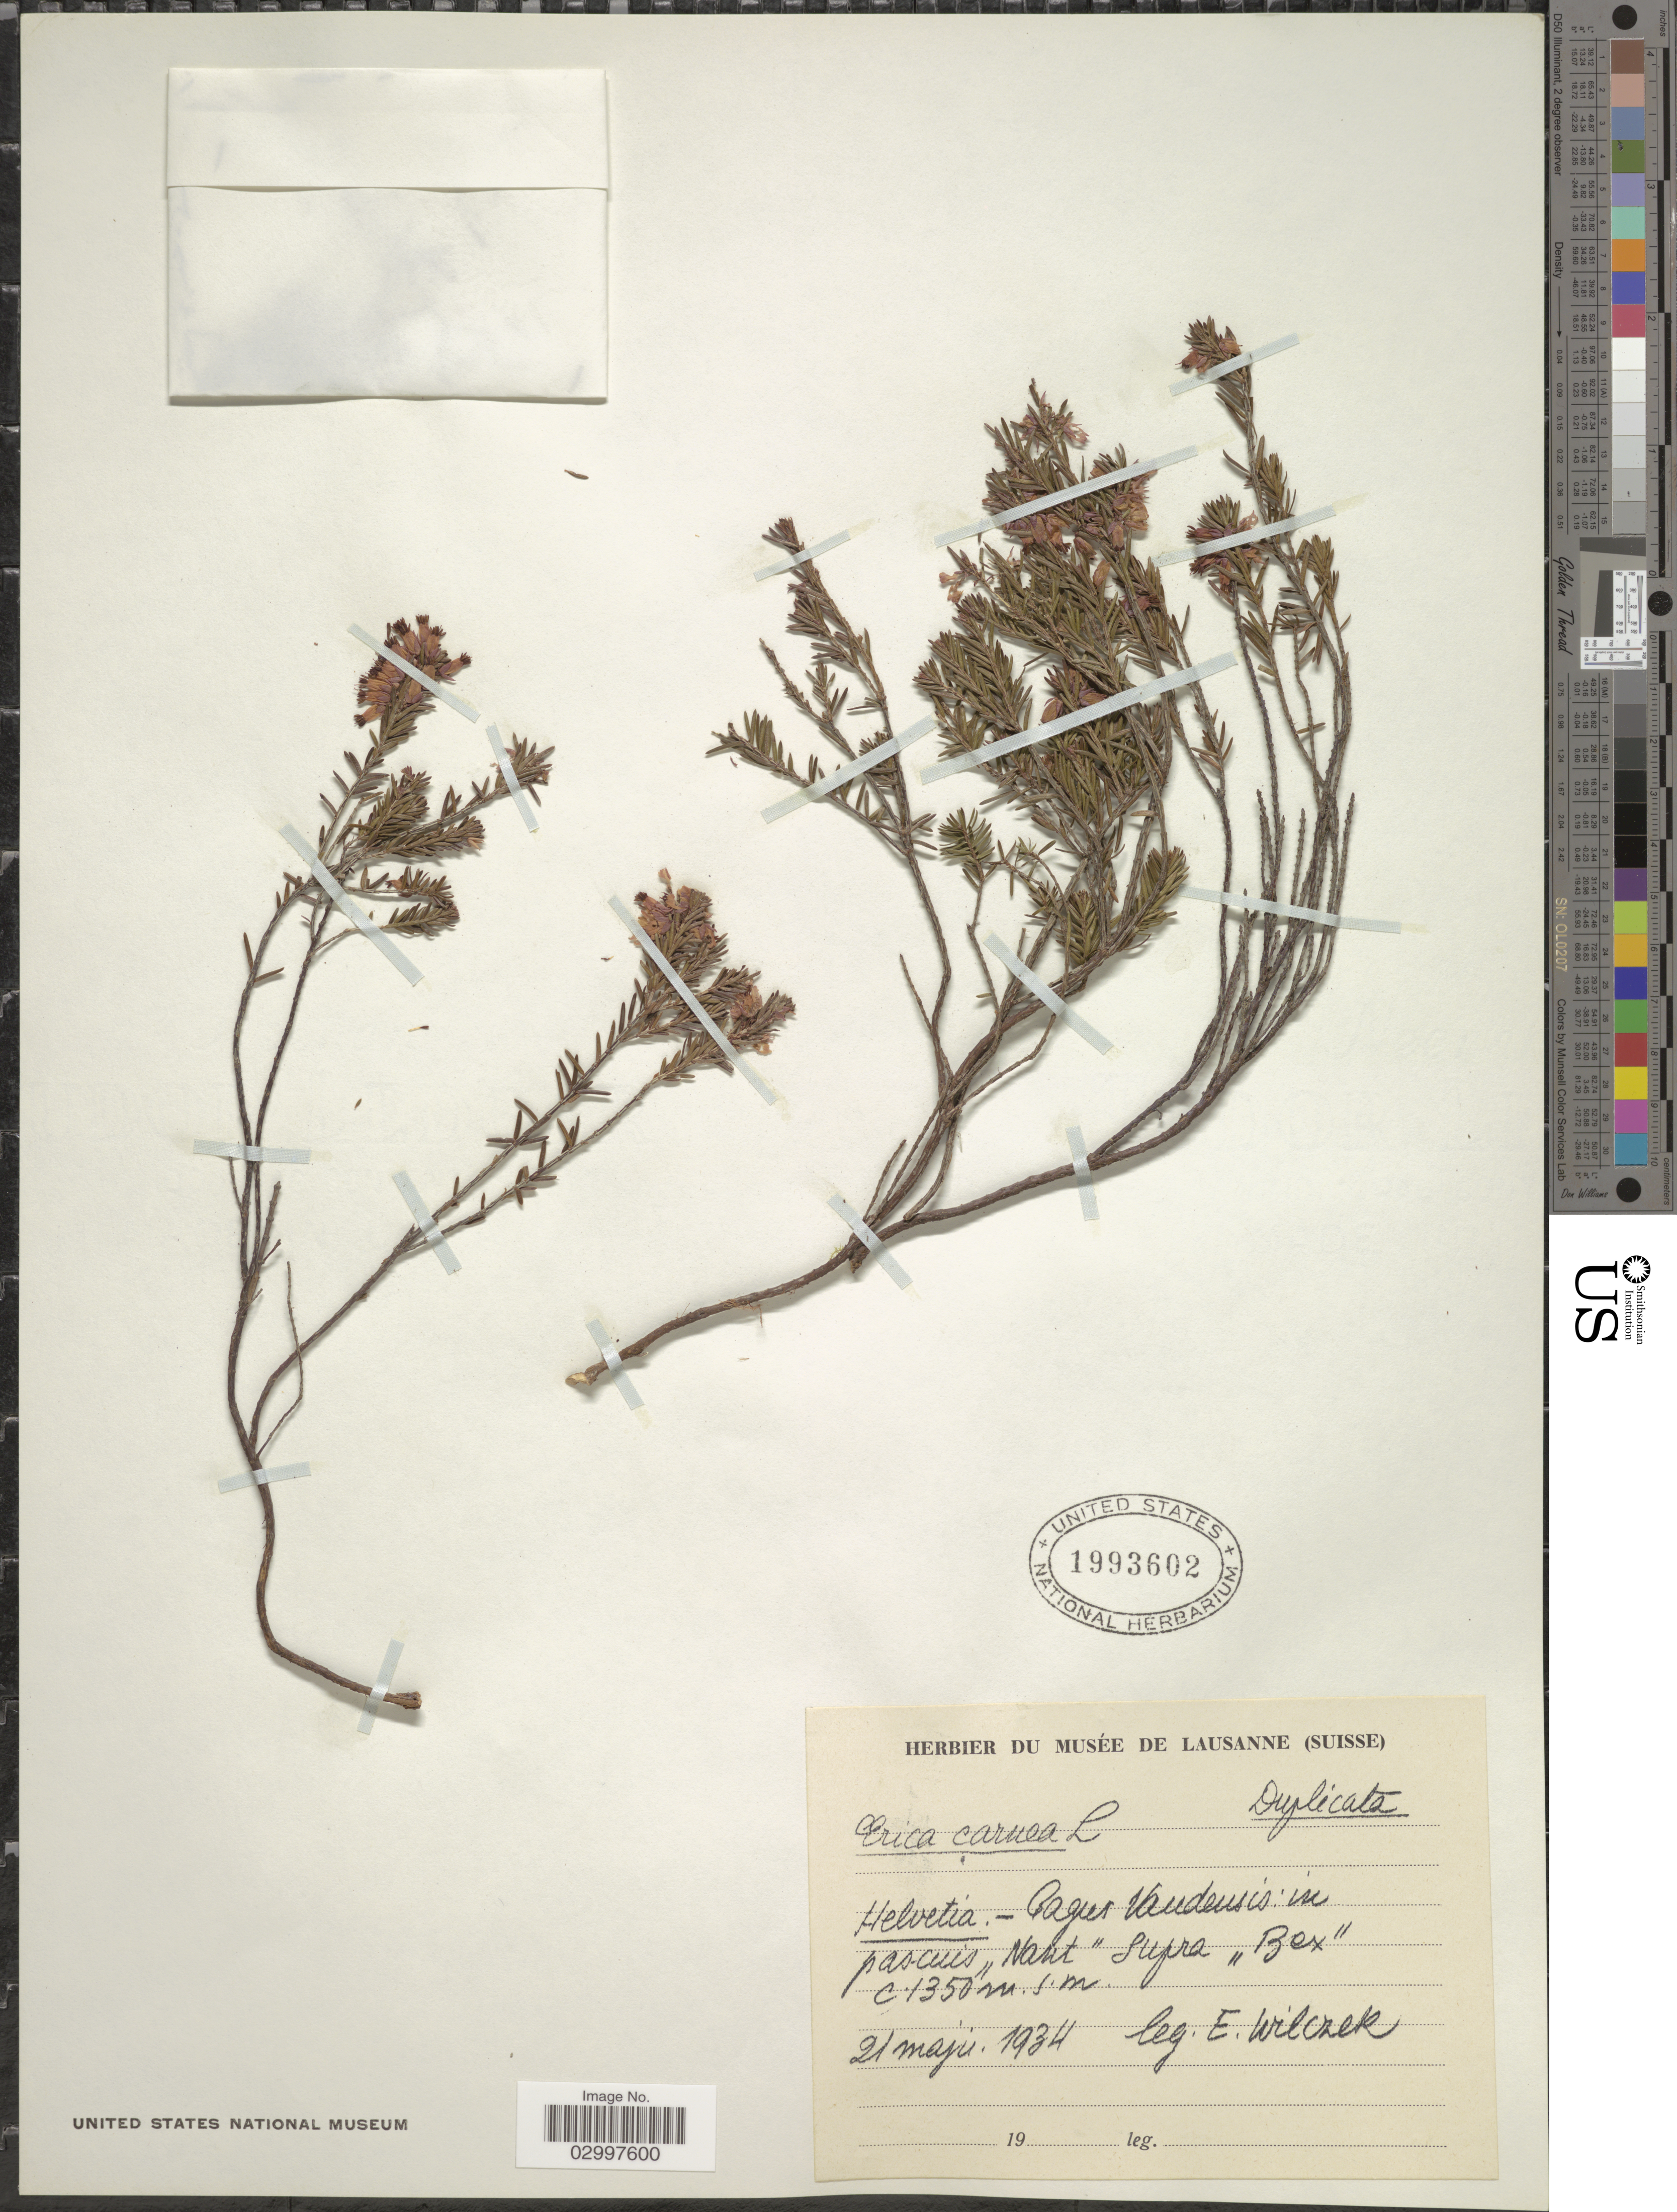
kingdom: Plantae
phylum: Tracheophyta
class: Magnoliopsida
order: Ericales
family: Ericaceae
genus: Erica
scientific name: Erica carnea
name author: L.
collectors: E. Wilczek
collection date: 1934-05-21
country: Switzerland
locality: Helvetia - Pages Vandensis: in pascuis "Nant" supra "Bex".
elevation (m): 1350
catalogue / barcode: US 1993602